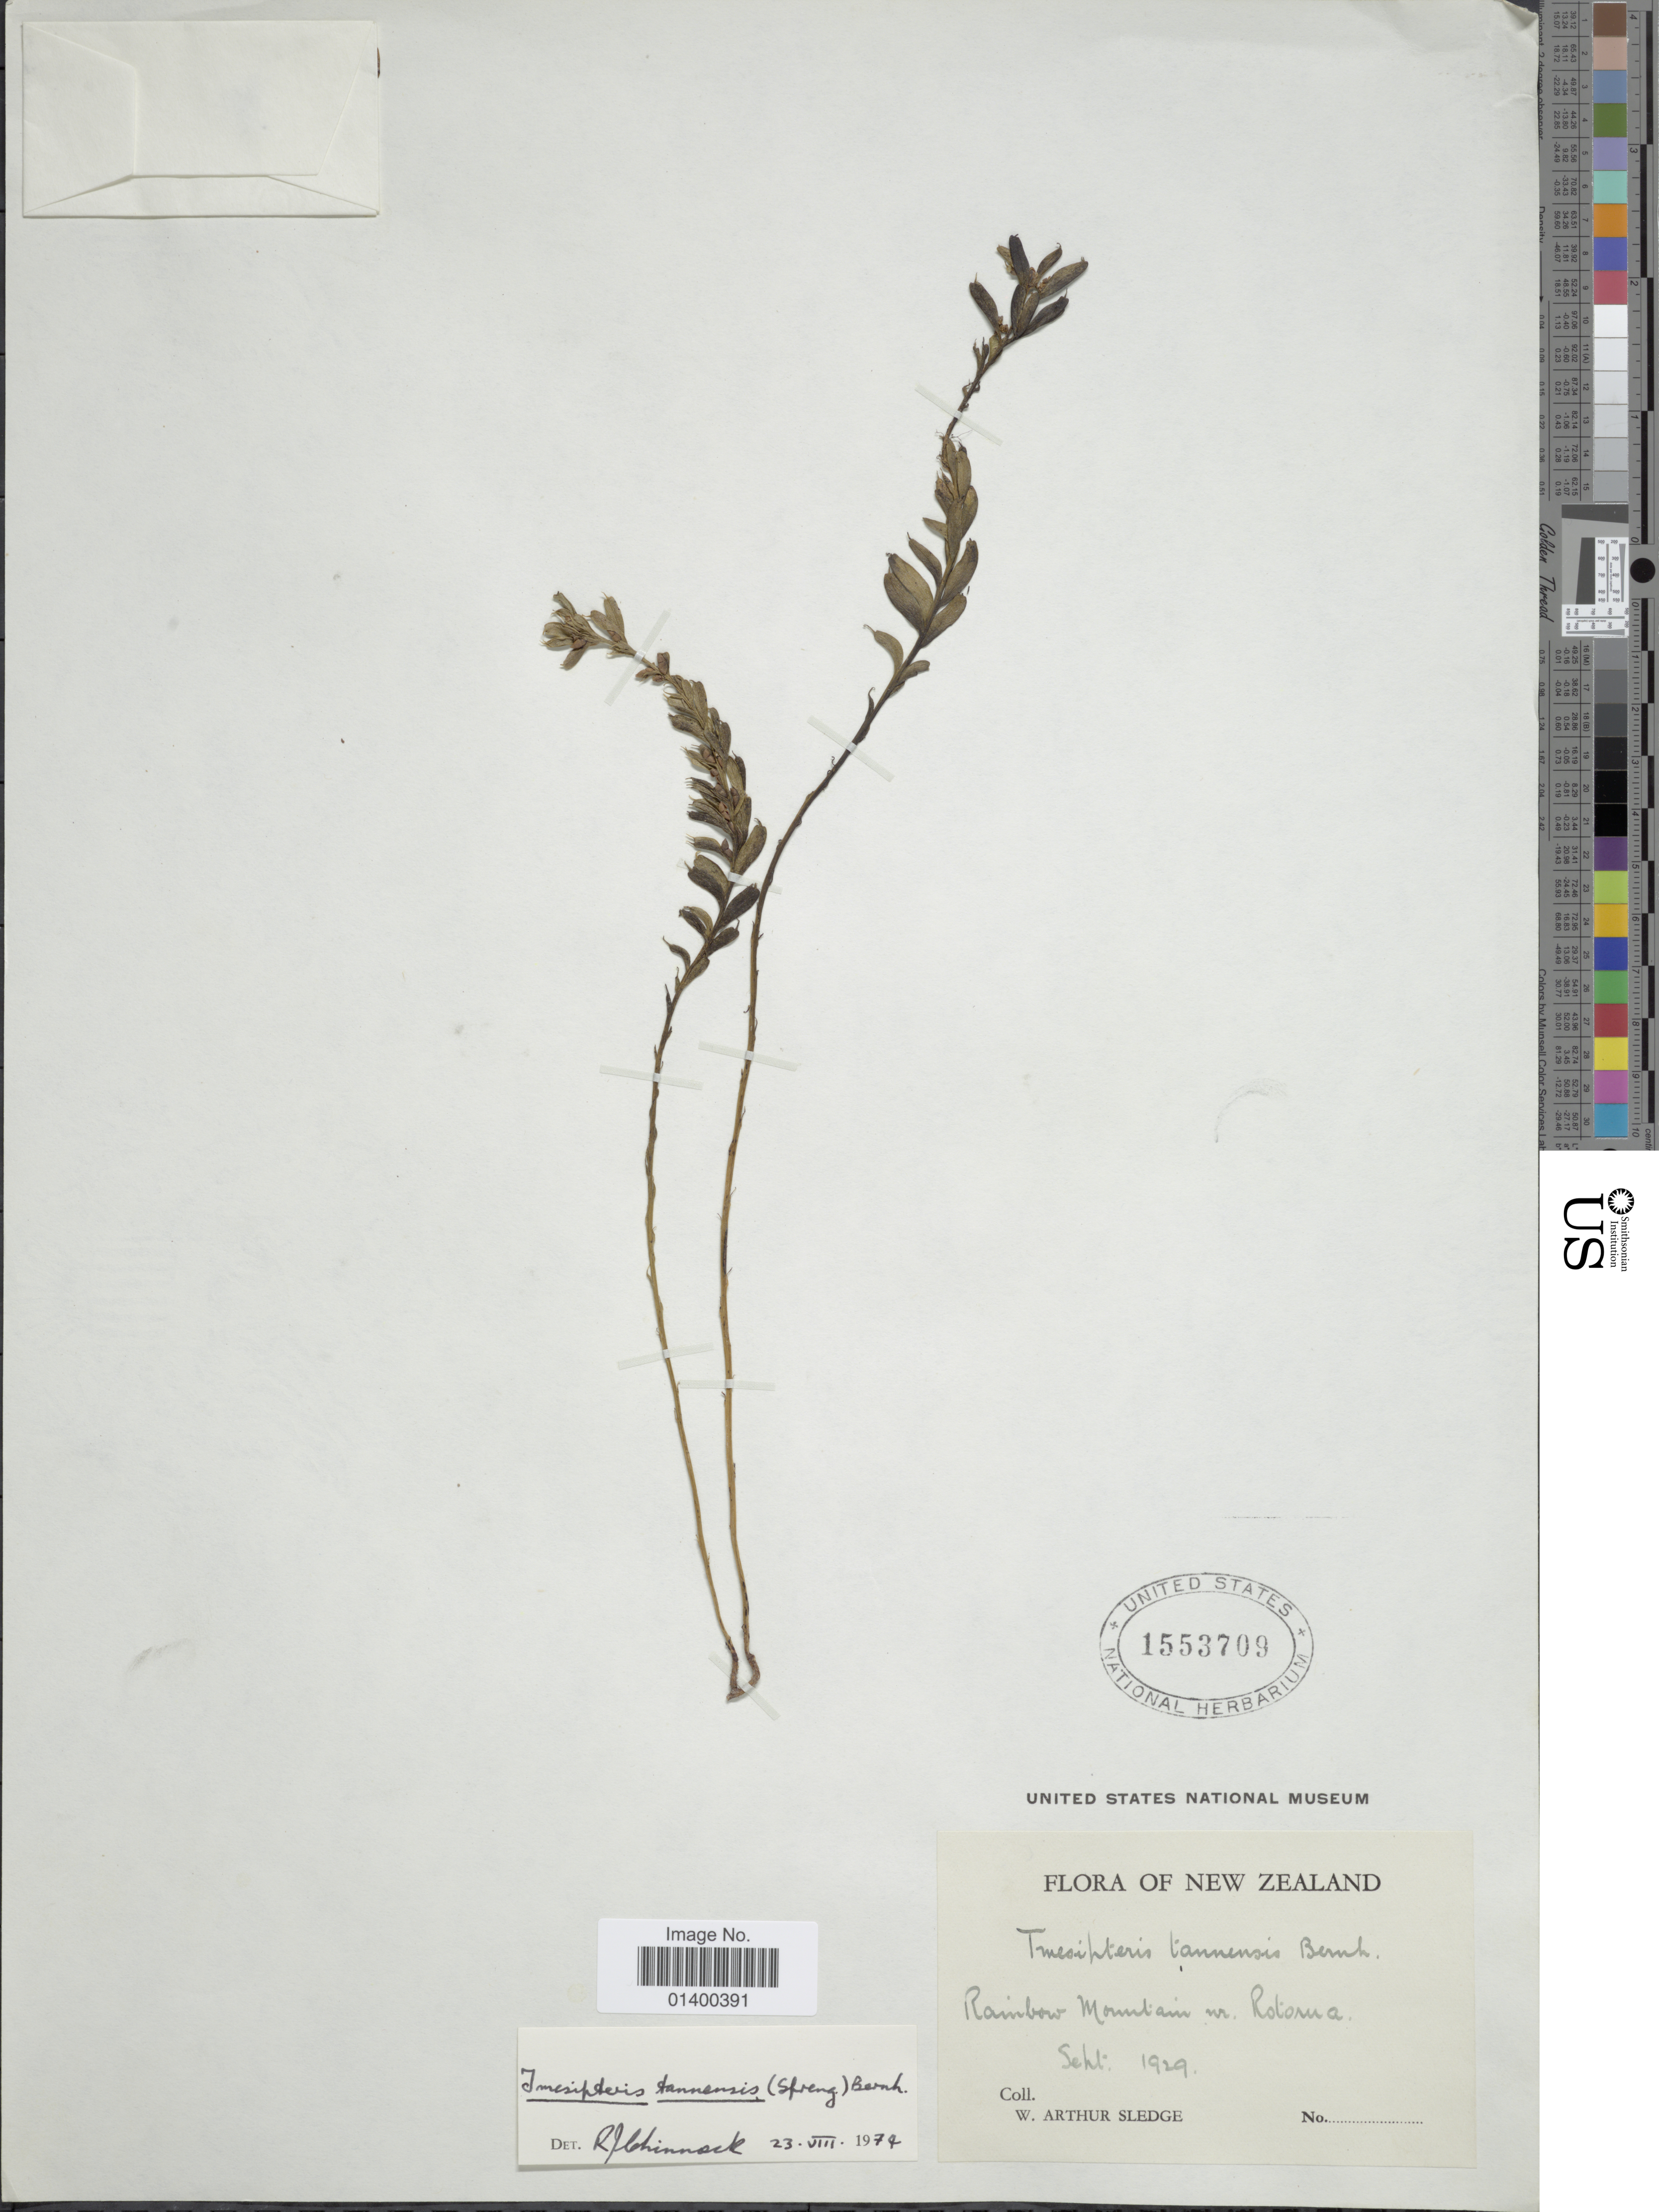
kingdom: Plantae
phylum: Tracheophyta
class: Polypodiopsida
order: Psilotales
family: Psilotaceae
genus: Tmesipteris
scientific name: Tmesipteris tannensis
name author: (Spreng.) Bernh.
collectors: W. A. Sledge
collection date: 1929-09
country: New Zealand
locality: Rainbow Mountains nr Rotorua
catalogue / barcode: US 1553709